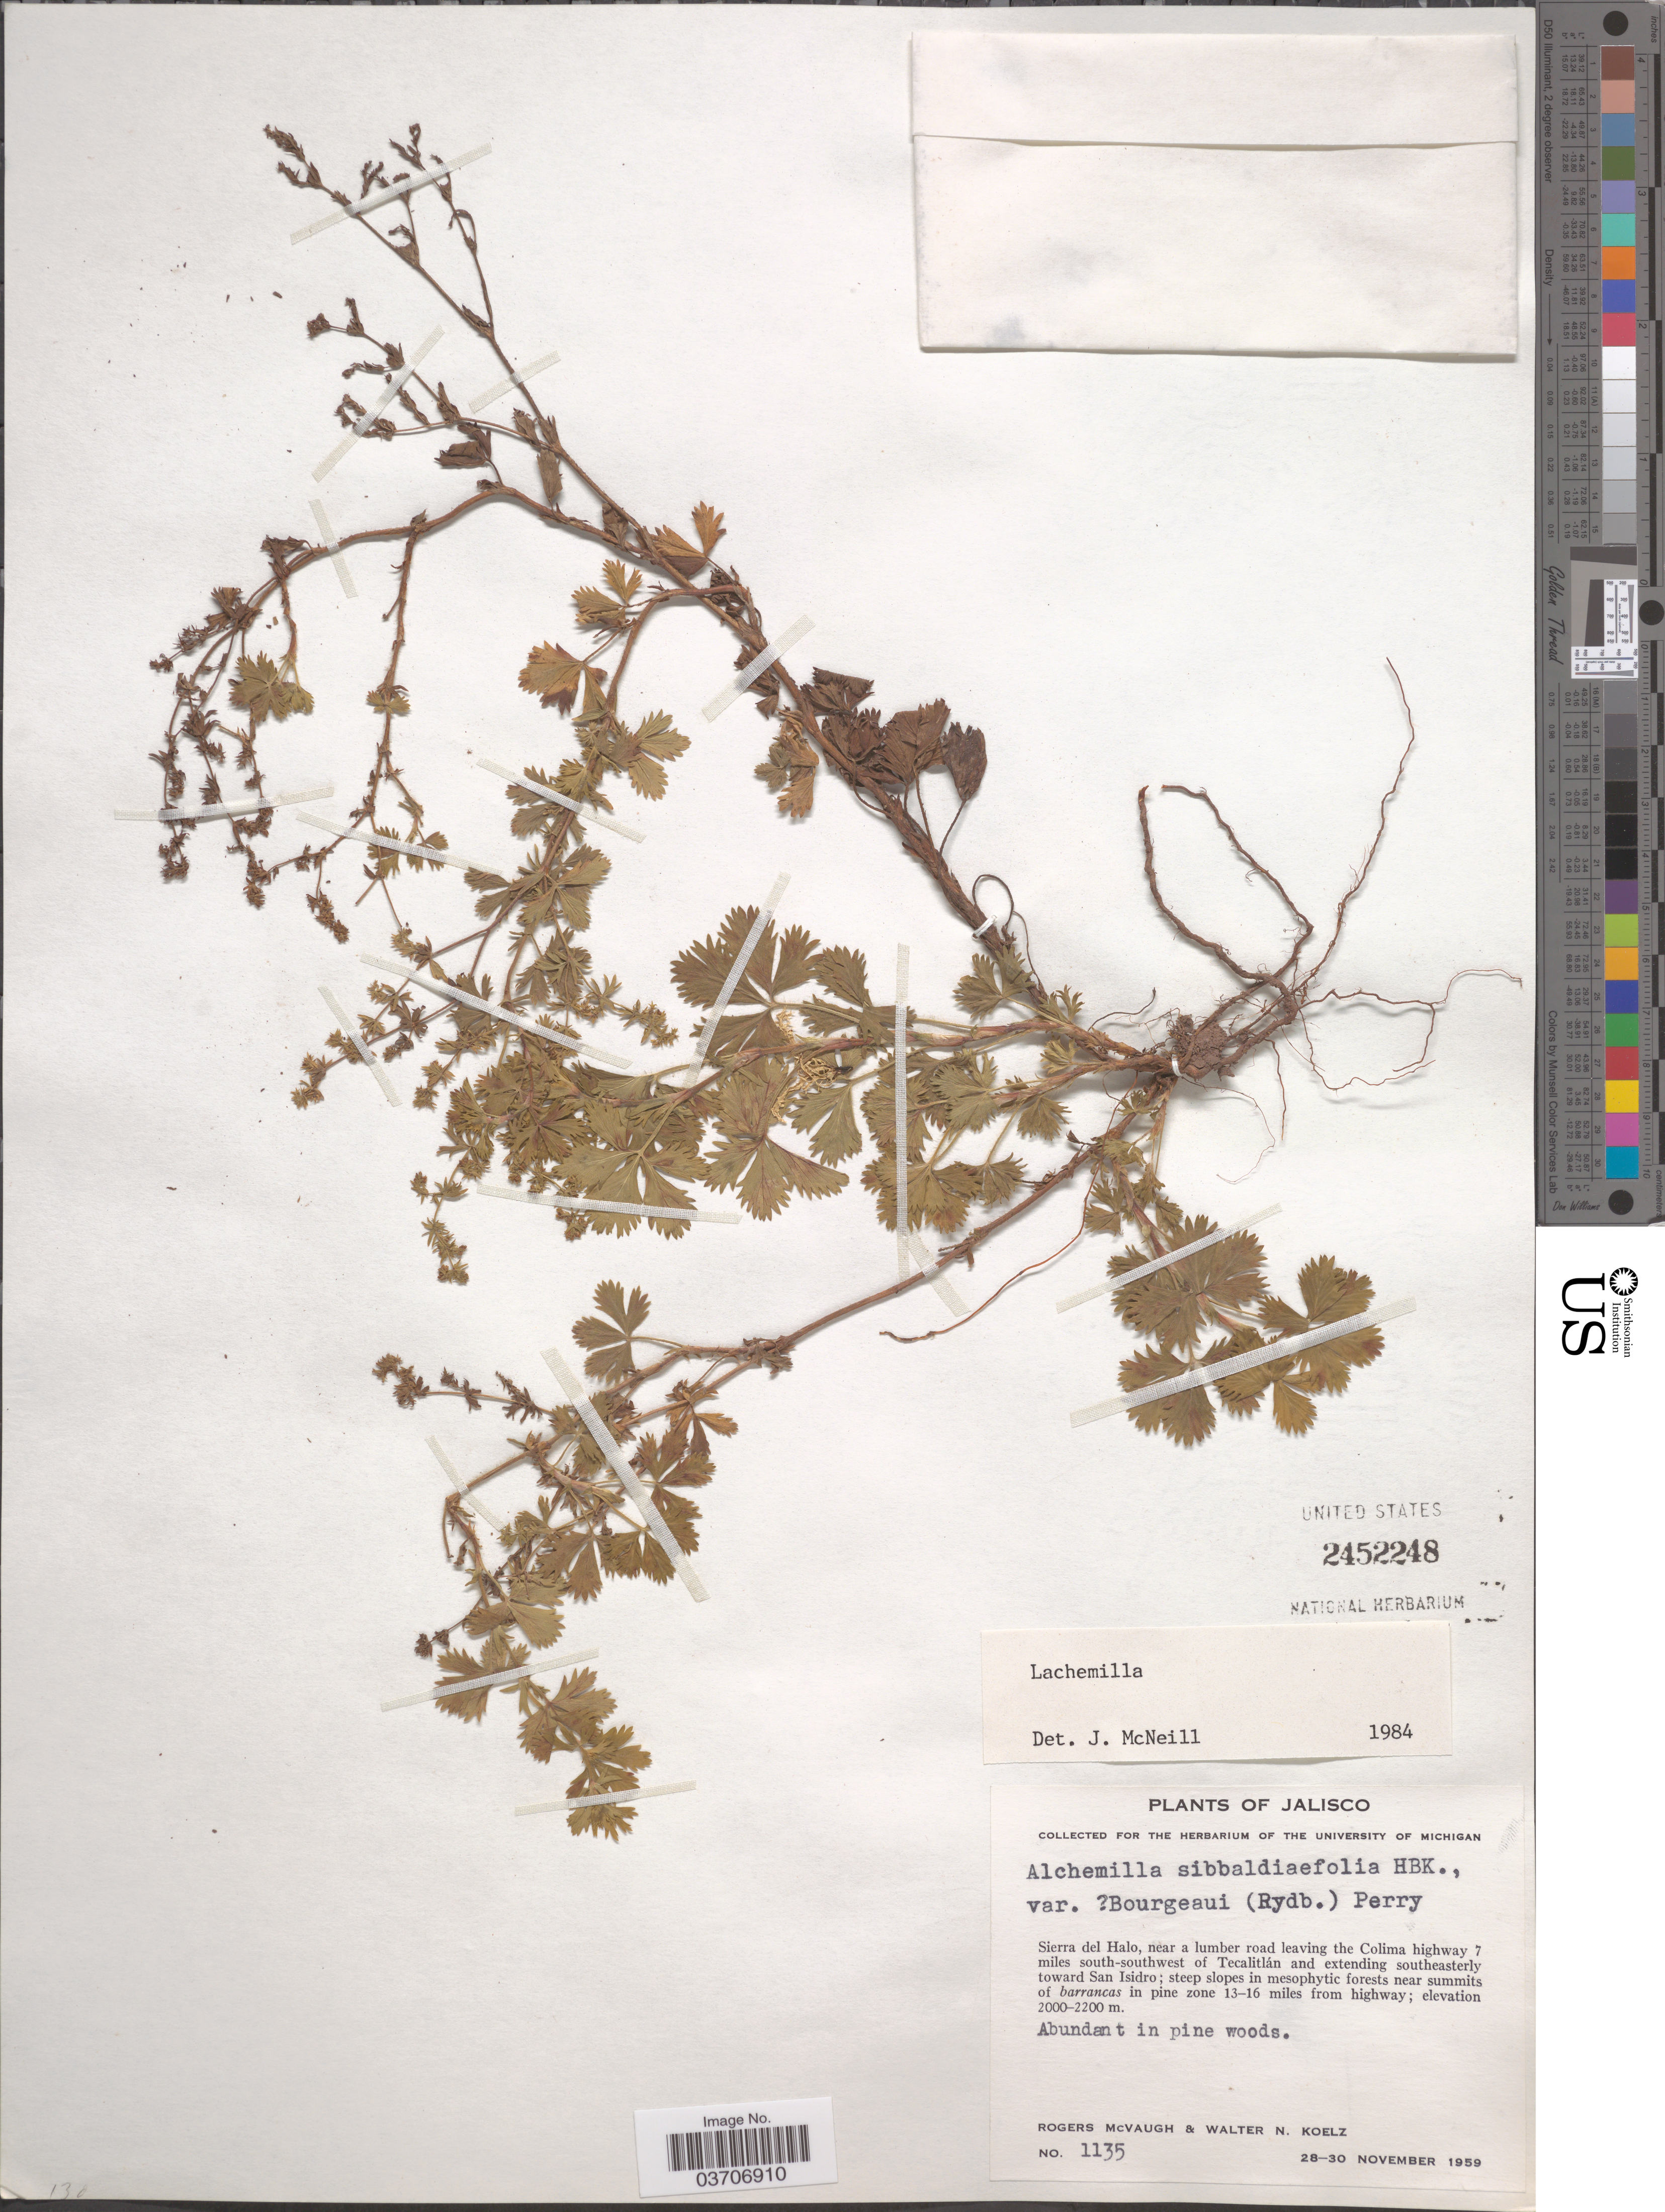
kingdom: Plantae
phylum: Tracheophyta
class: Magnoliopsida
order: Rosales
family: Rosaceae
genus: Lachemilla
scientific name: Lachemilla sp.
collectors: R. McVaugh & W. N. Koelz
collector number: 1135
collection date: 1959-11-28/1959-11-30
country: Mexico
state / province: Jalisco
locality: Sierra del Halo, near a lumber road leaving the Colima highway 7 miles south-southwest of Tecalitlán and extending southeasterly toward San Isidro.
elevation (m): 2000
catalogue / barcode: US 2452248